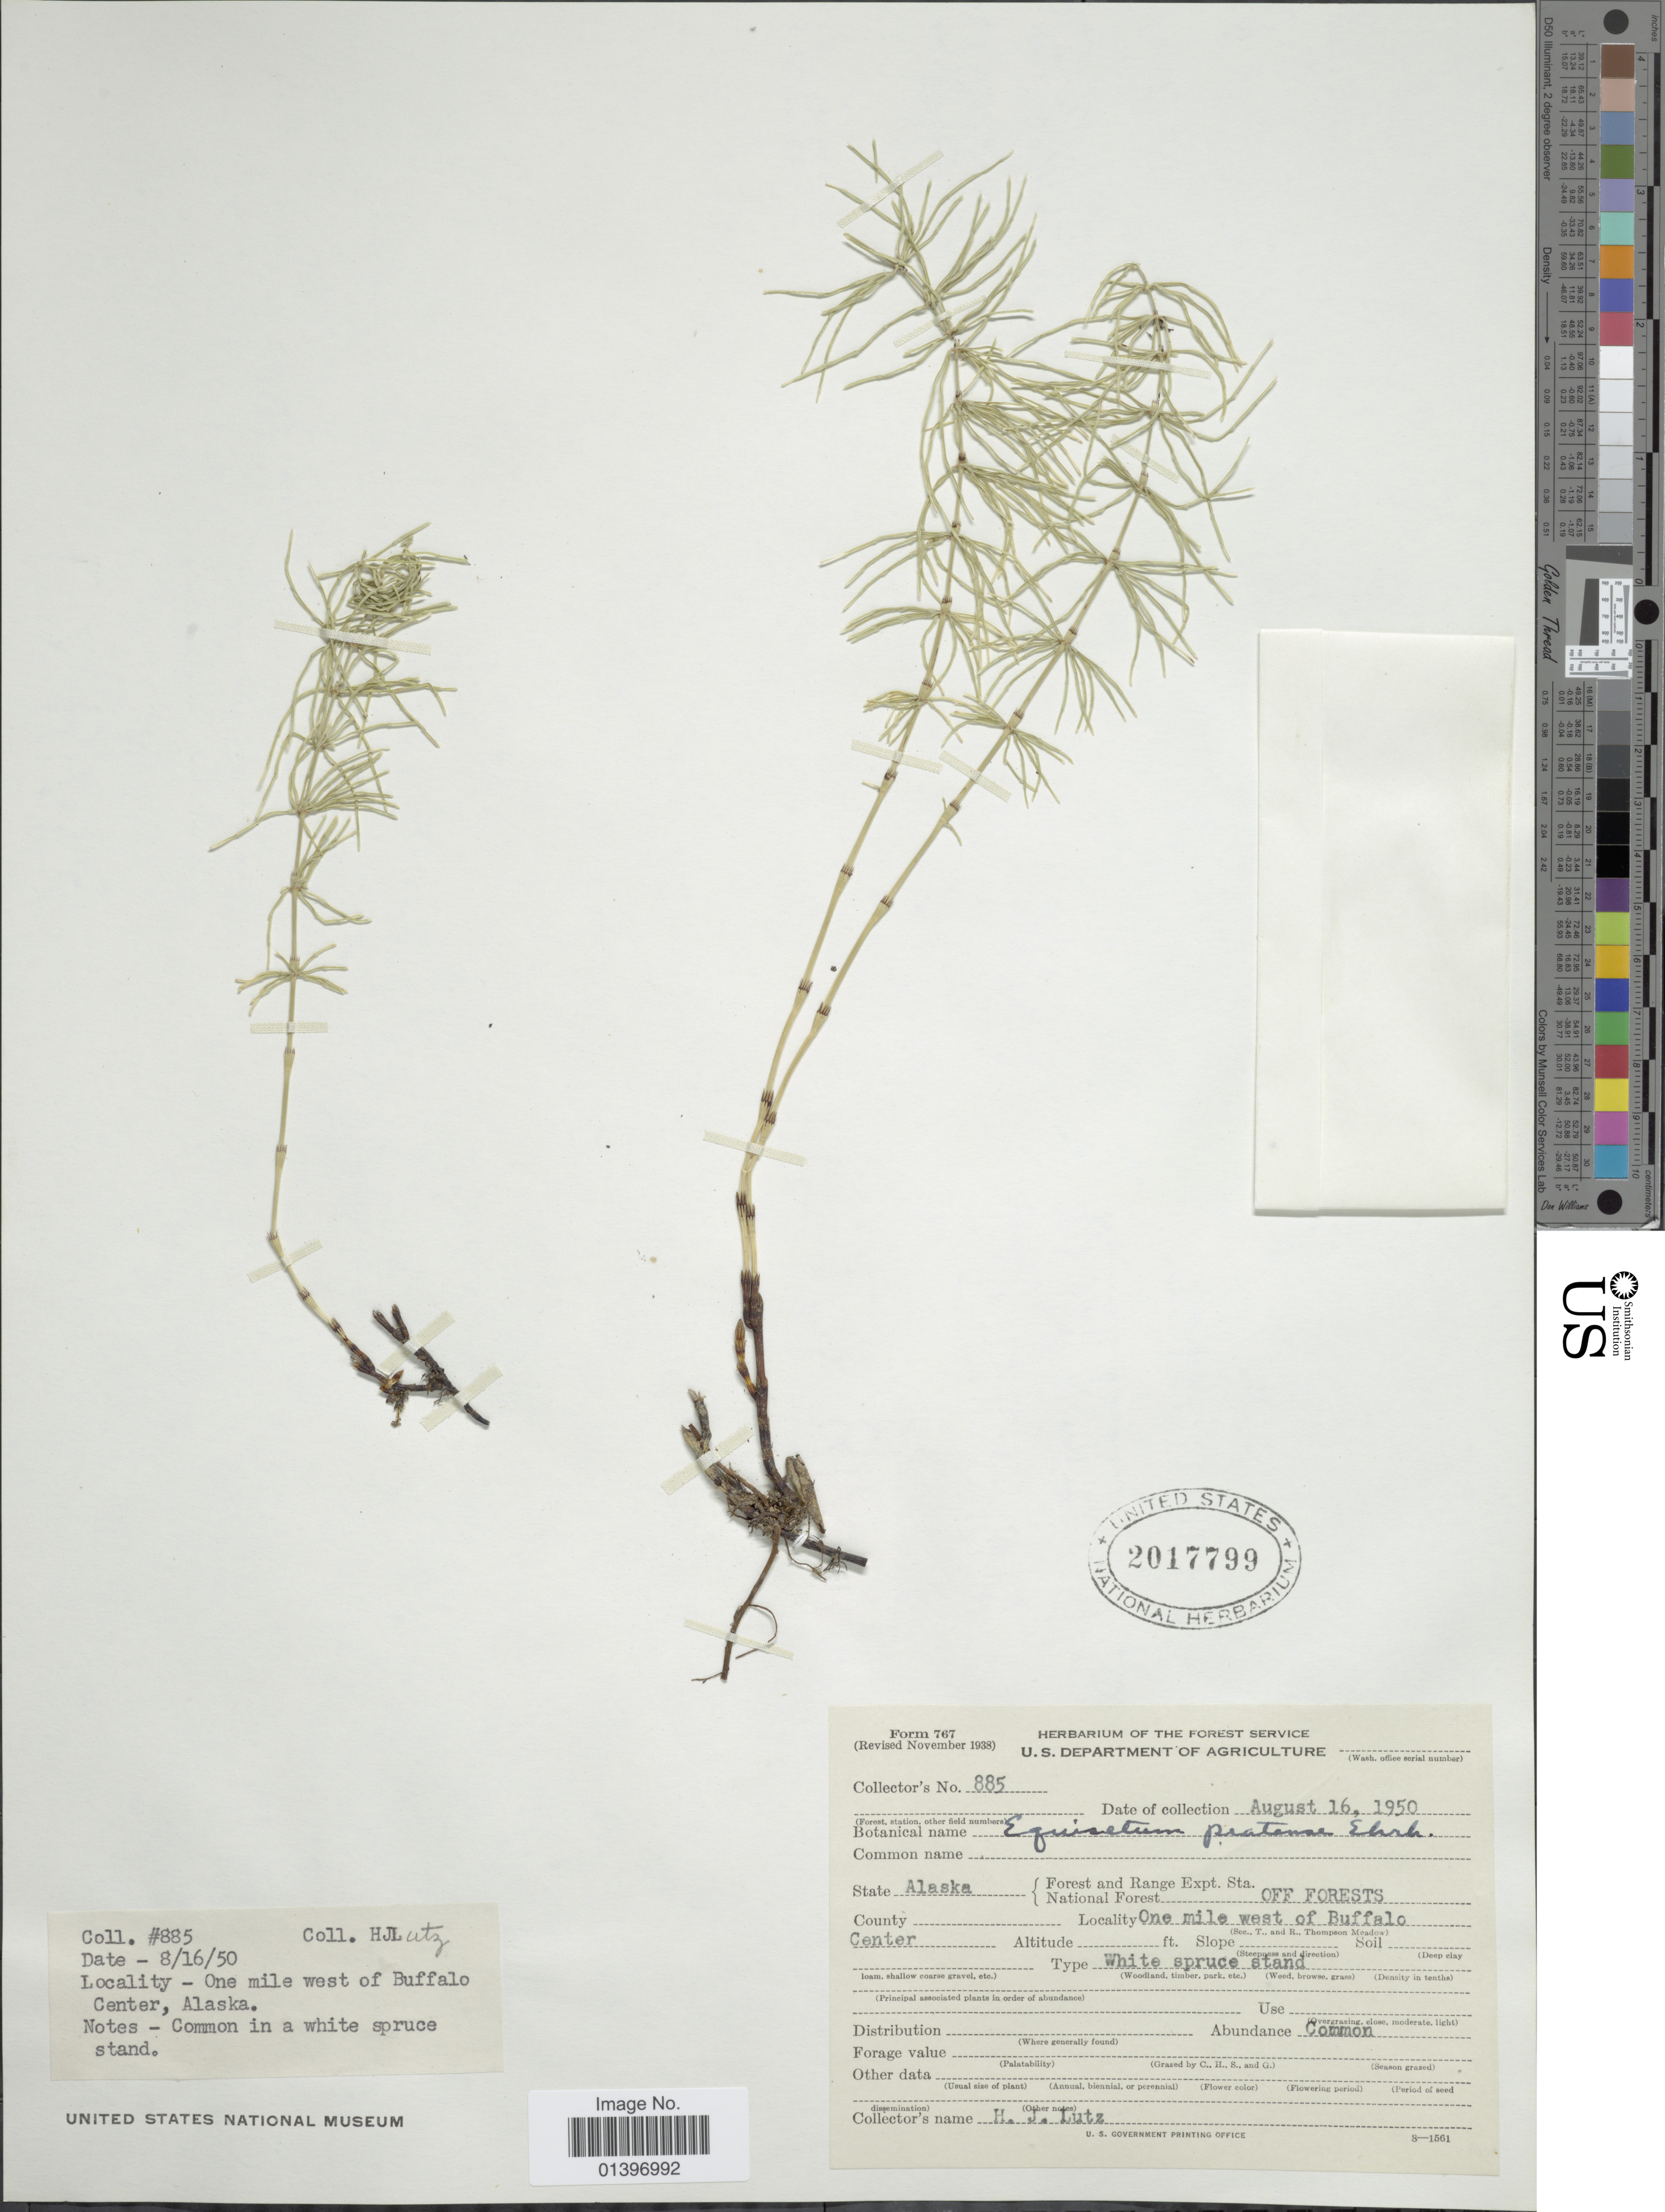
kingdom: Plantae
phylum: Tracheophyta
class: Polypodiopsida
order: Equisetales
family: Equisetaceae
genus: Equisetum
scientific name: Equisetum pratense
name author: Ehrh.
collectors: H. J. Lutz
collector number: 885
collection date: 1950-08-16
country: United States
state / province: Alaska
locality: One mile west of Buffalo Center, Alaska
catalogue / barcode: US 2017799